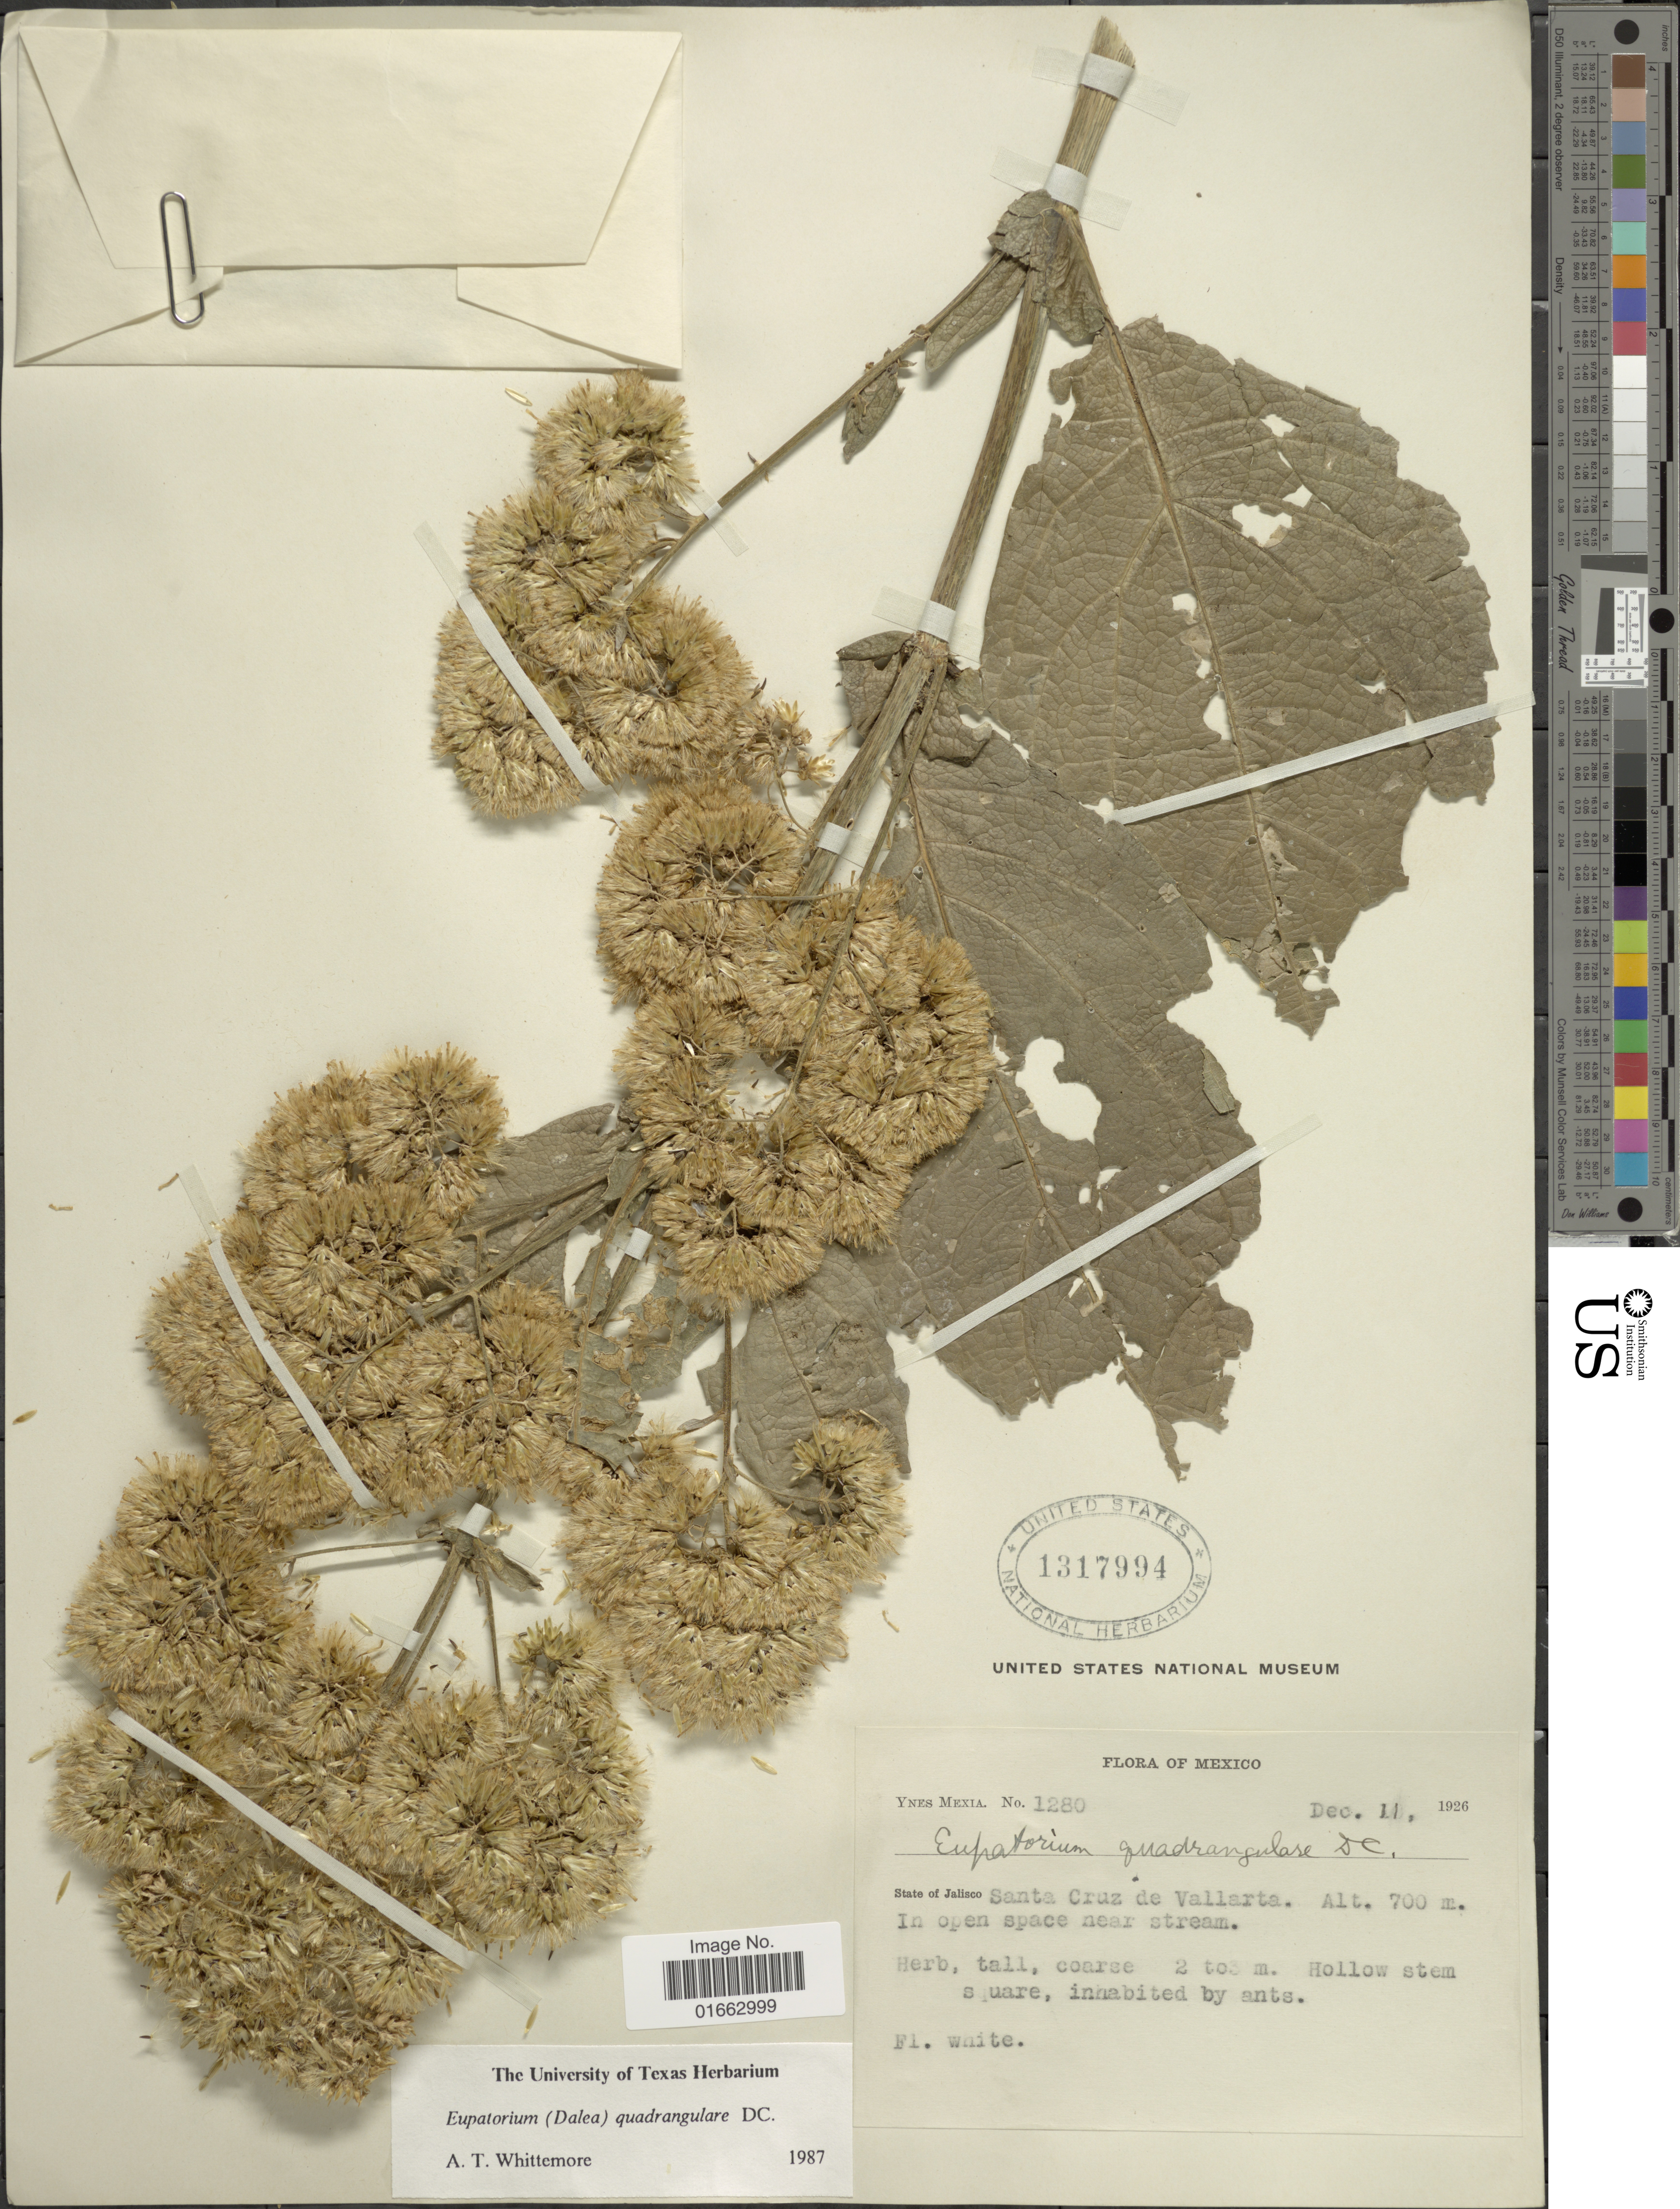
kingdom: Plantae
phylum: Tracheophyta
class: Magnoliopsida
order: Asterales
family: Asteraceae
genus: Critonia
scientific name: Critonia quadrangularis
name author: (DC.) R.M. King & H. Rob.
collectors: Y. Mexia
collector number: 1280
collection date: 1926-12-11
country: Mexico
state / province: Jalisco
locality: Santa Cruz de vallarta, in open space near stream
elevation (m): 700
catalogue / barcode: US 1317994